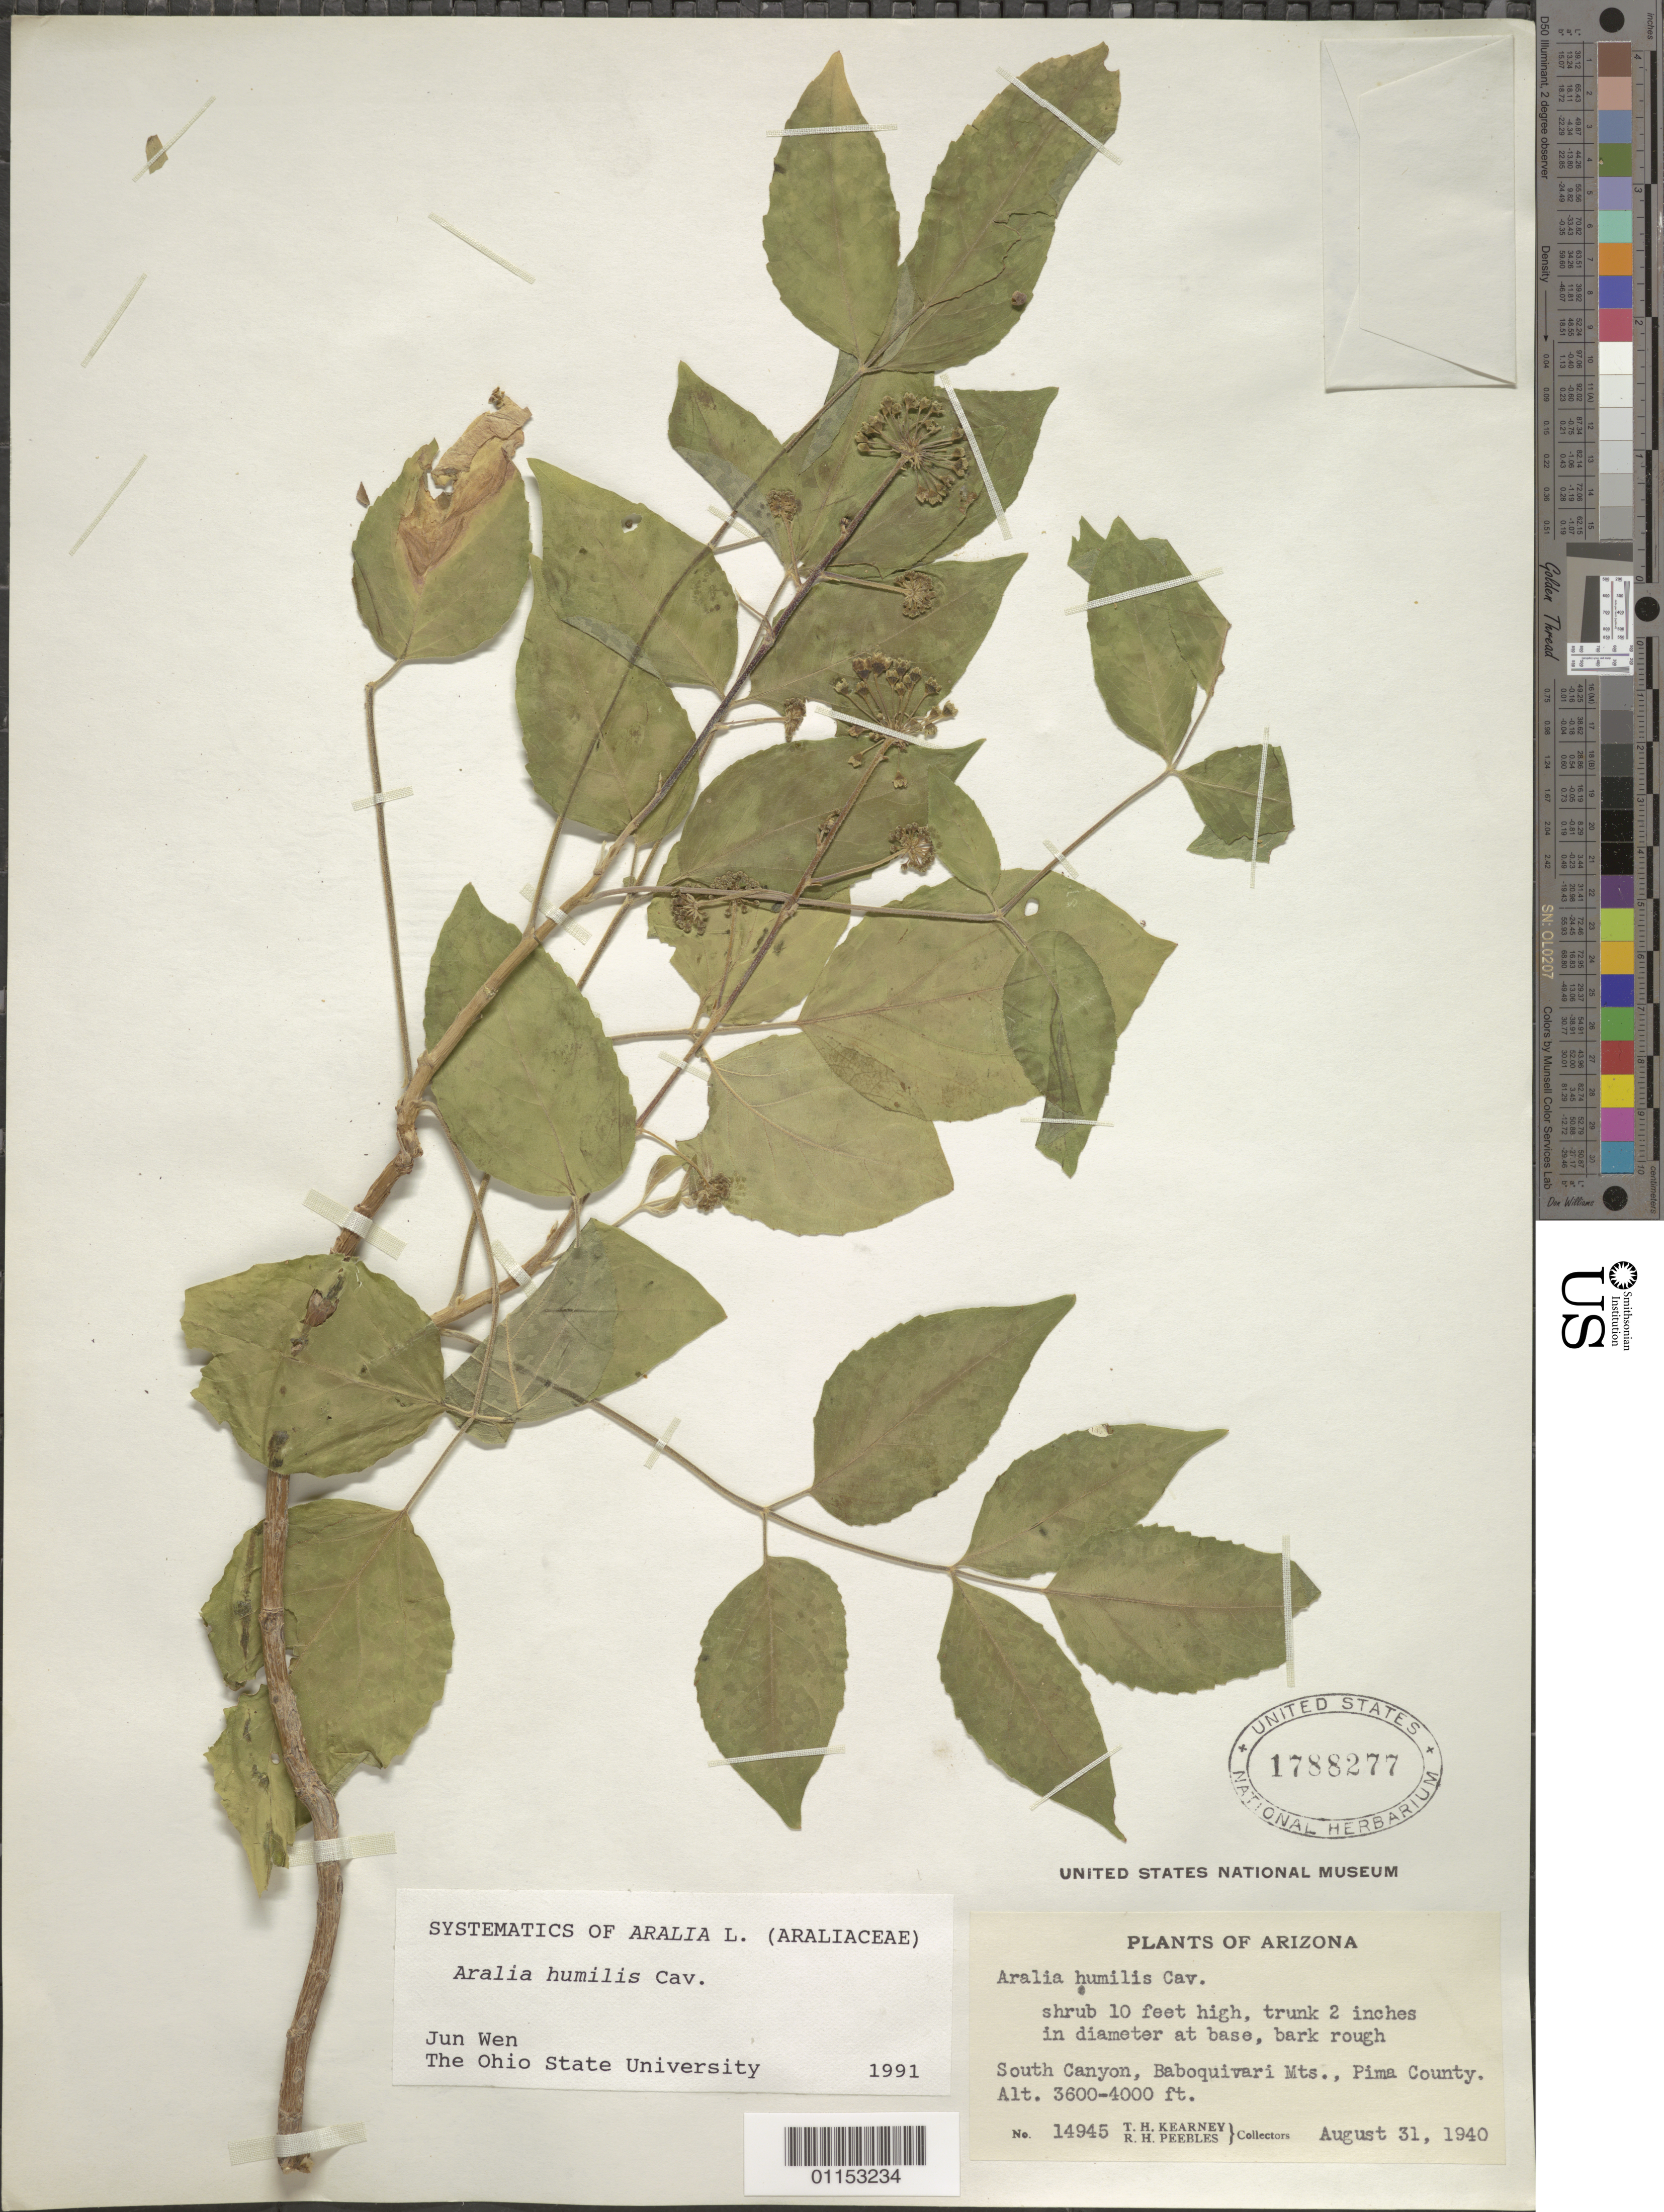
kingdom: Plantae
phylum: Tracheophyta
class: Magnoliopsida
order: Apiales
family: Araliaceae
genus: Aralia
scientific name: Aralia hispida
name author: Vent.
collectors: T. H. Kearney & R. H. Peebles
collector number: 14945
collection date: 1940-08-31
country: United States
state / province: Arizona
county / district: Pima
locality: South Canyon, Baboquivari Mts.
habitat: Shrub.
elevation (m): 1097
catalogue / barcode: US 1788277